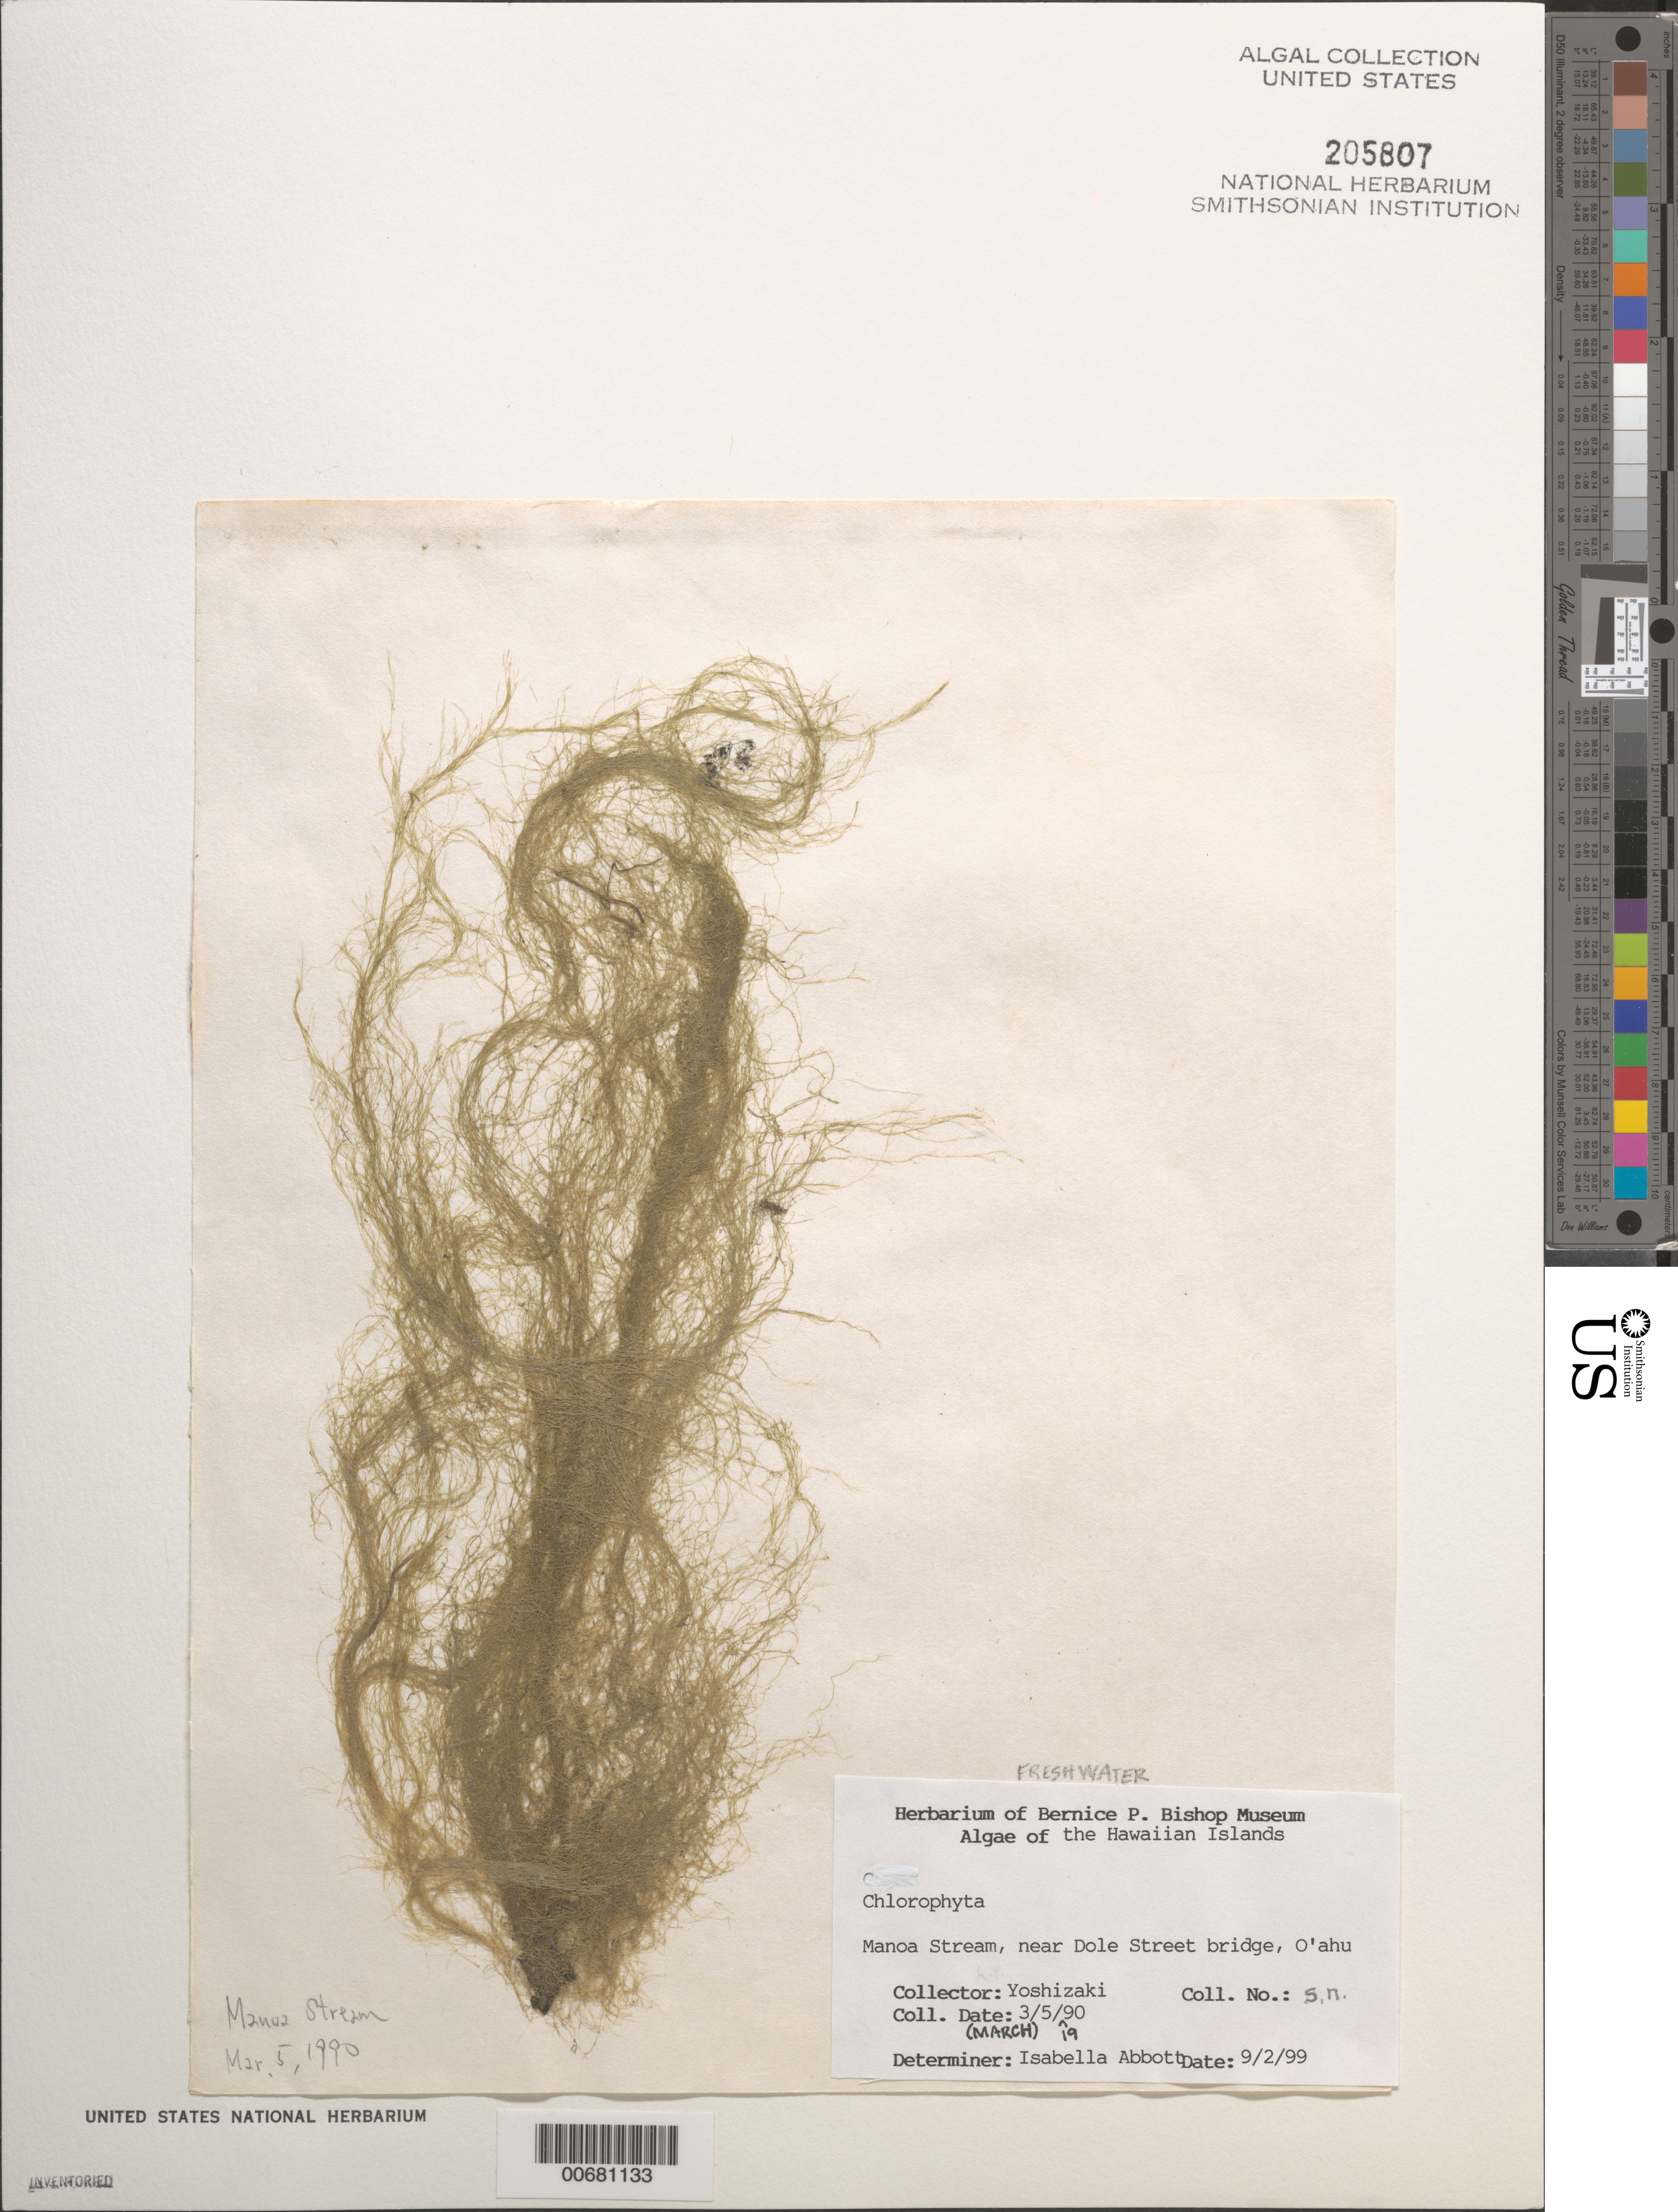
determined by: Abbott, Isabella A.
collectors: Yoshizaki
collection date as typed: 05 Mar 1990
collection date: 1990-03-05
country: United States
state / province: Hawaii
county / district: Honolulu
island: Oahu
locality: Manoa Stream, near Dole Street Bridge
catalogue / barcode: US 205807